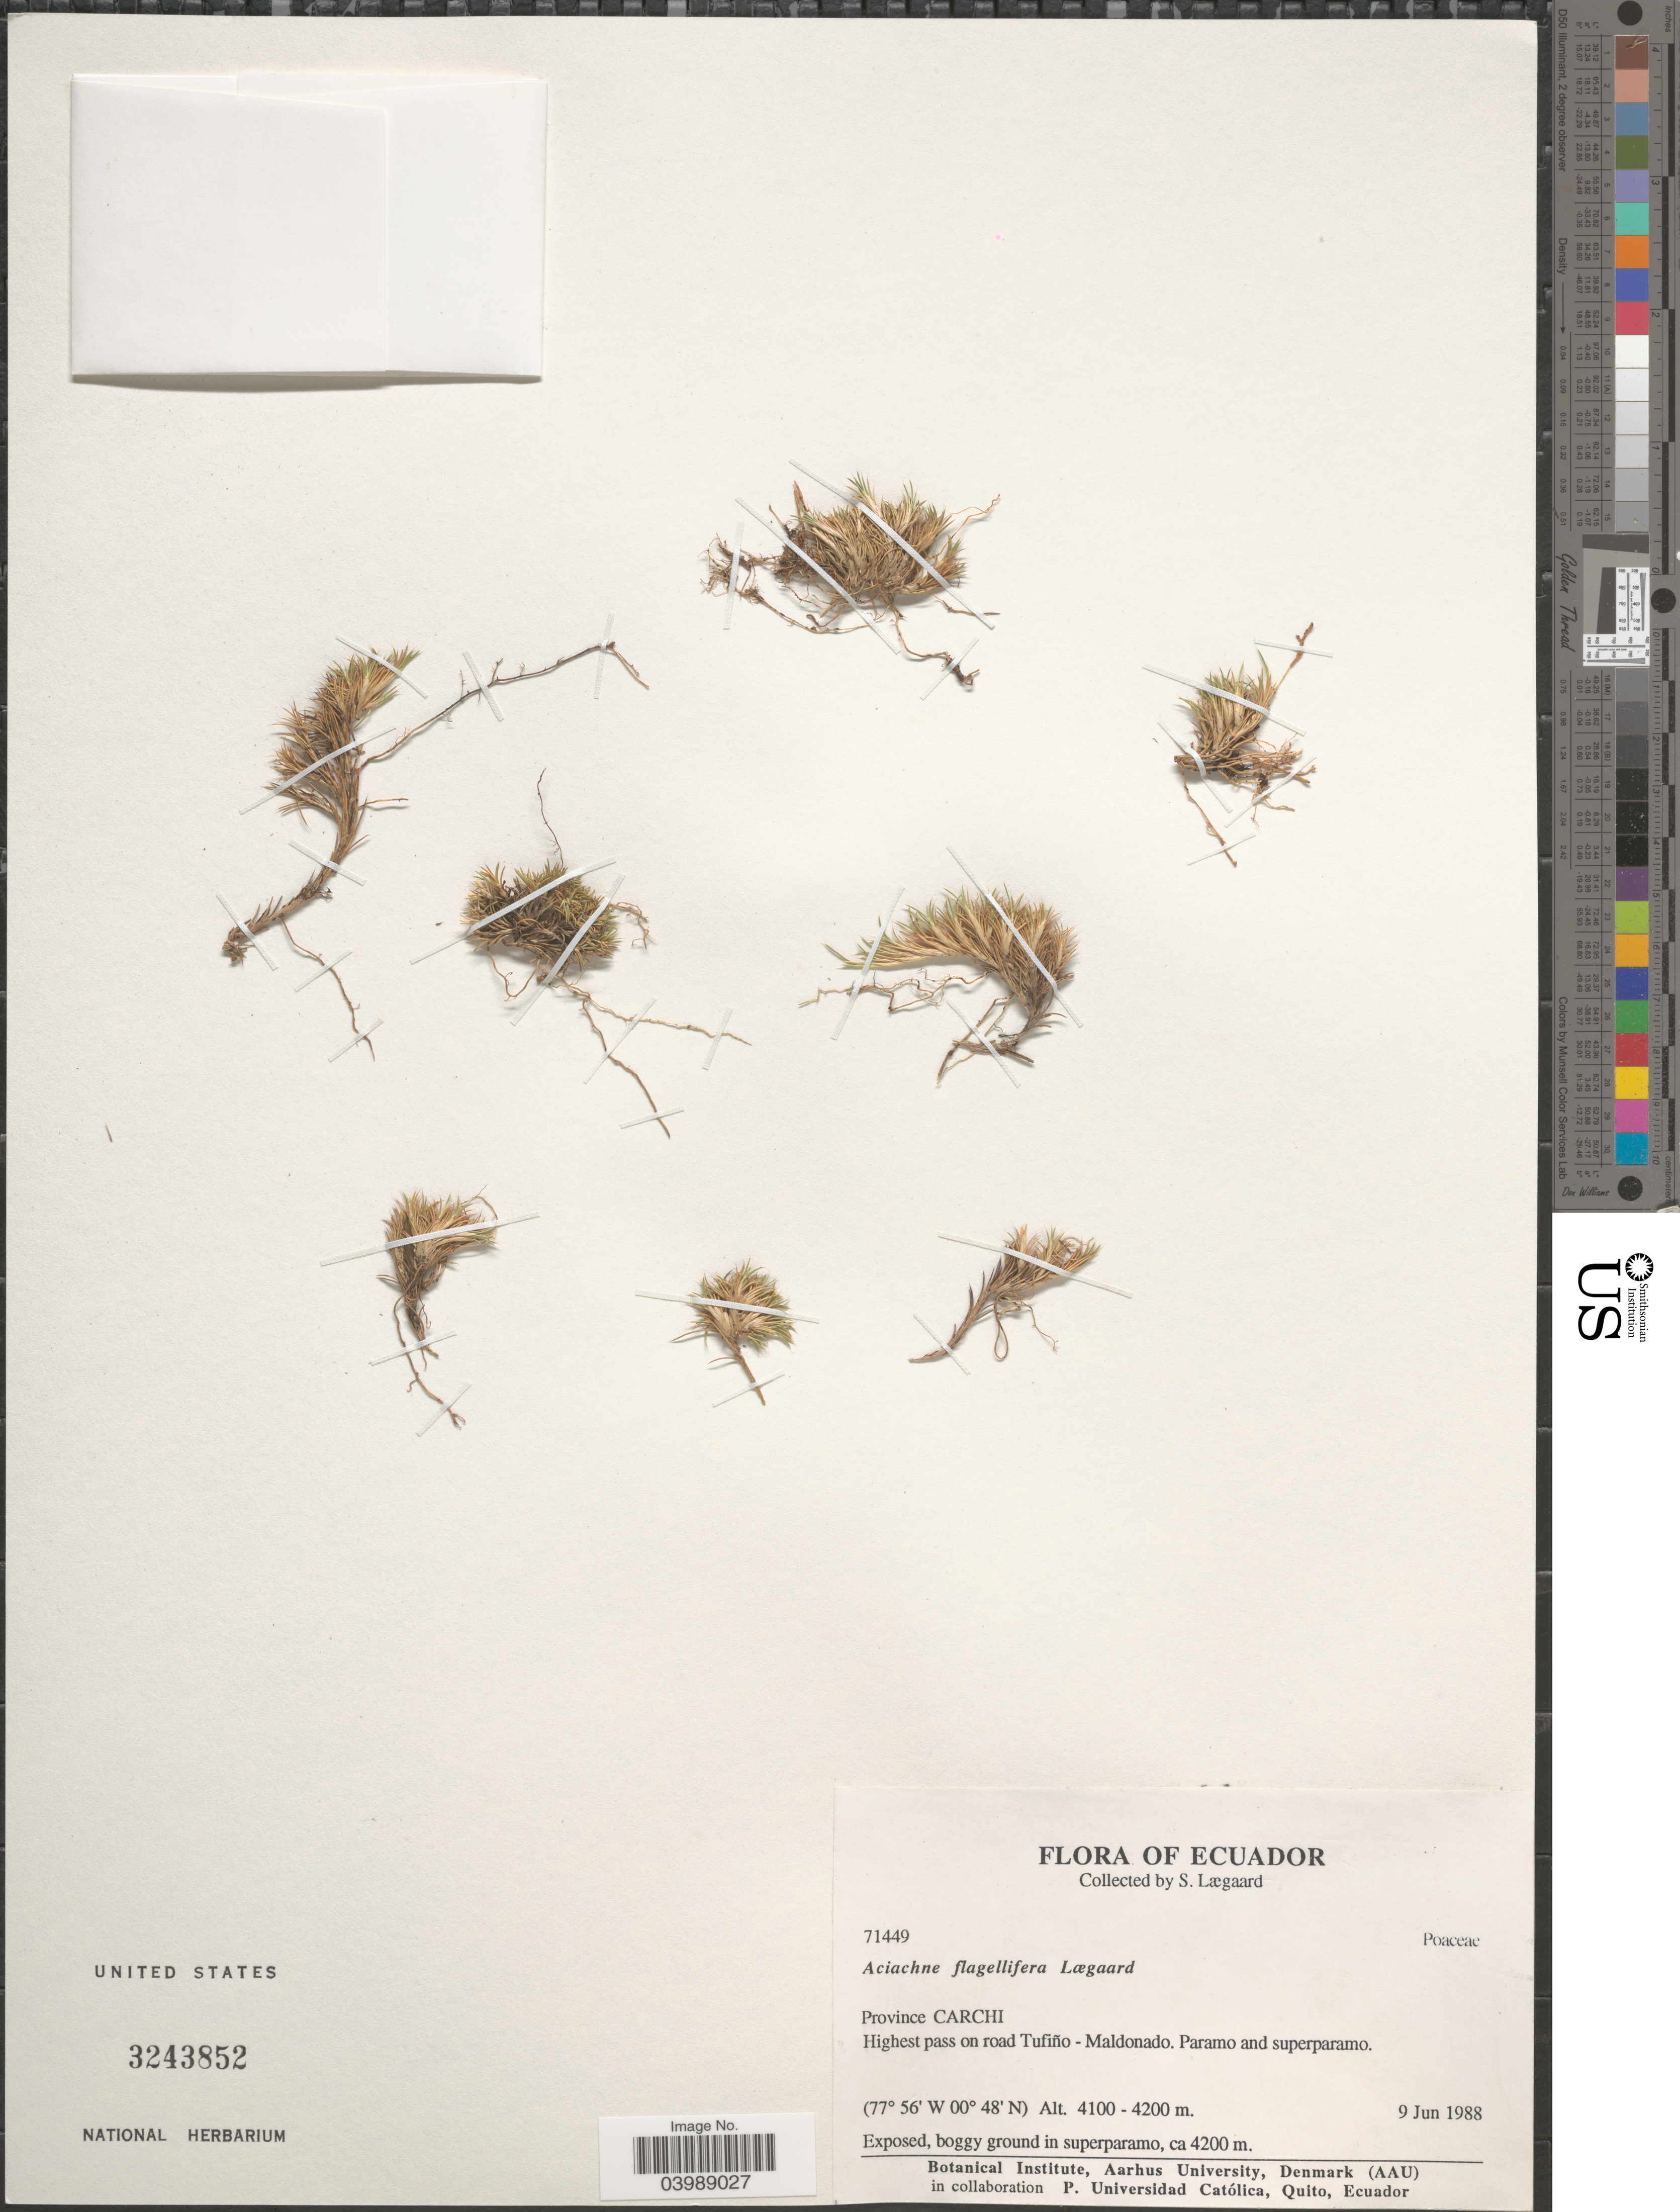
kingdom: Plantae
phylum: Tracheophyta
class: Liliopsida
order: Poales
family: Poaceae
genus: Aciachne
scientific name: Aciachne flagellifera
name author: Lægaard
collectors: S. Lægaard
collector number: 71449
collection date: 1988-06-09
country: Ecuador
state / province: Carchi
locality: Highest pass on road Tufiño-Maldonado. Paramo and superparamo.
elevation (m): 4200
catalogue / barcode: US 3243852